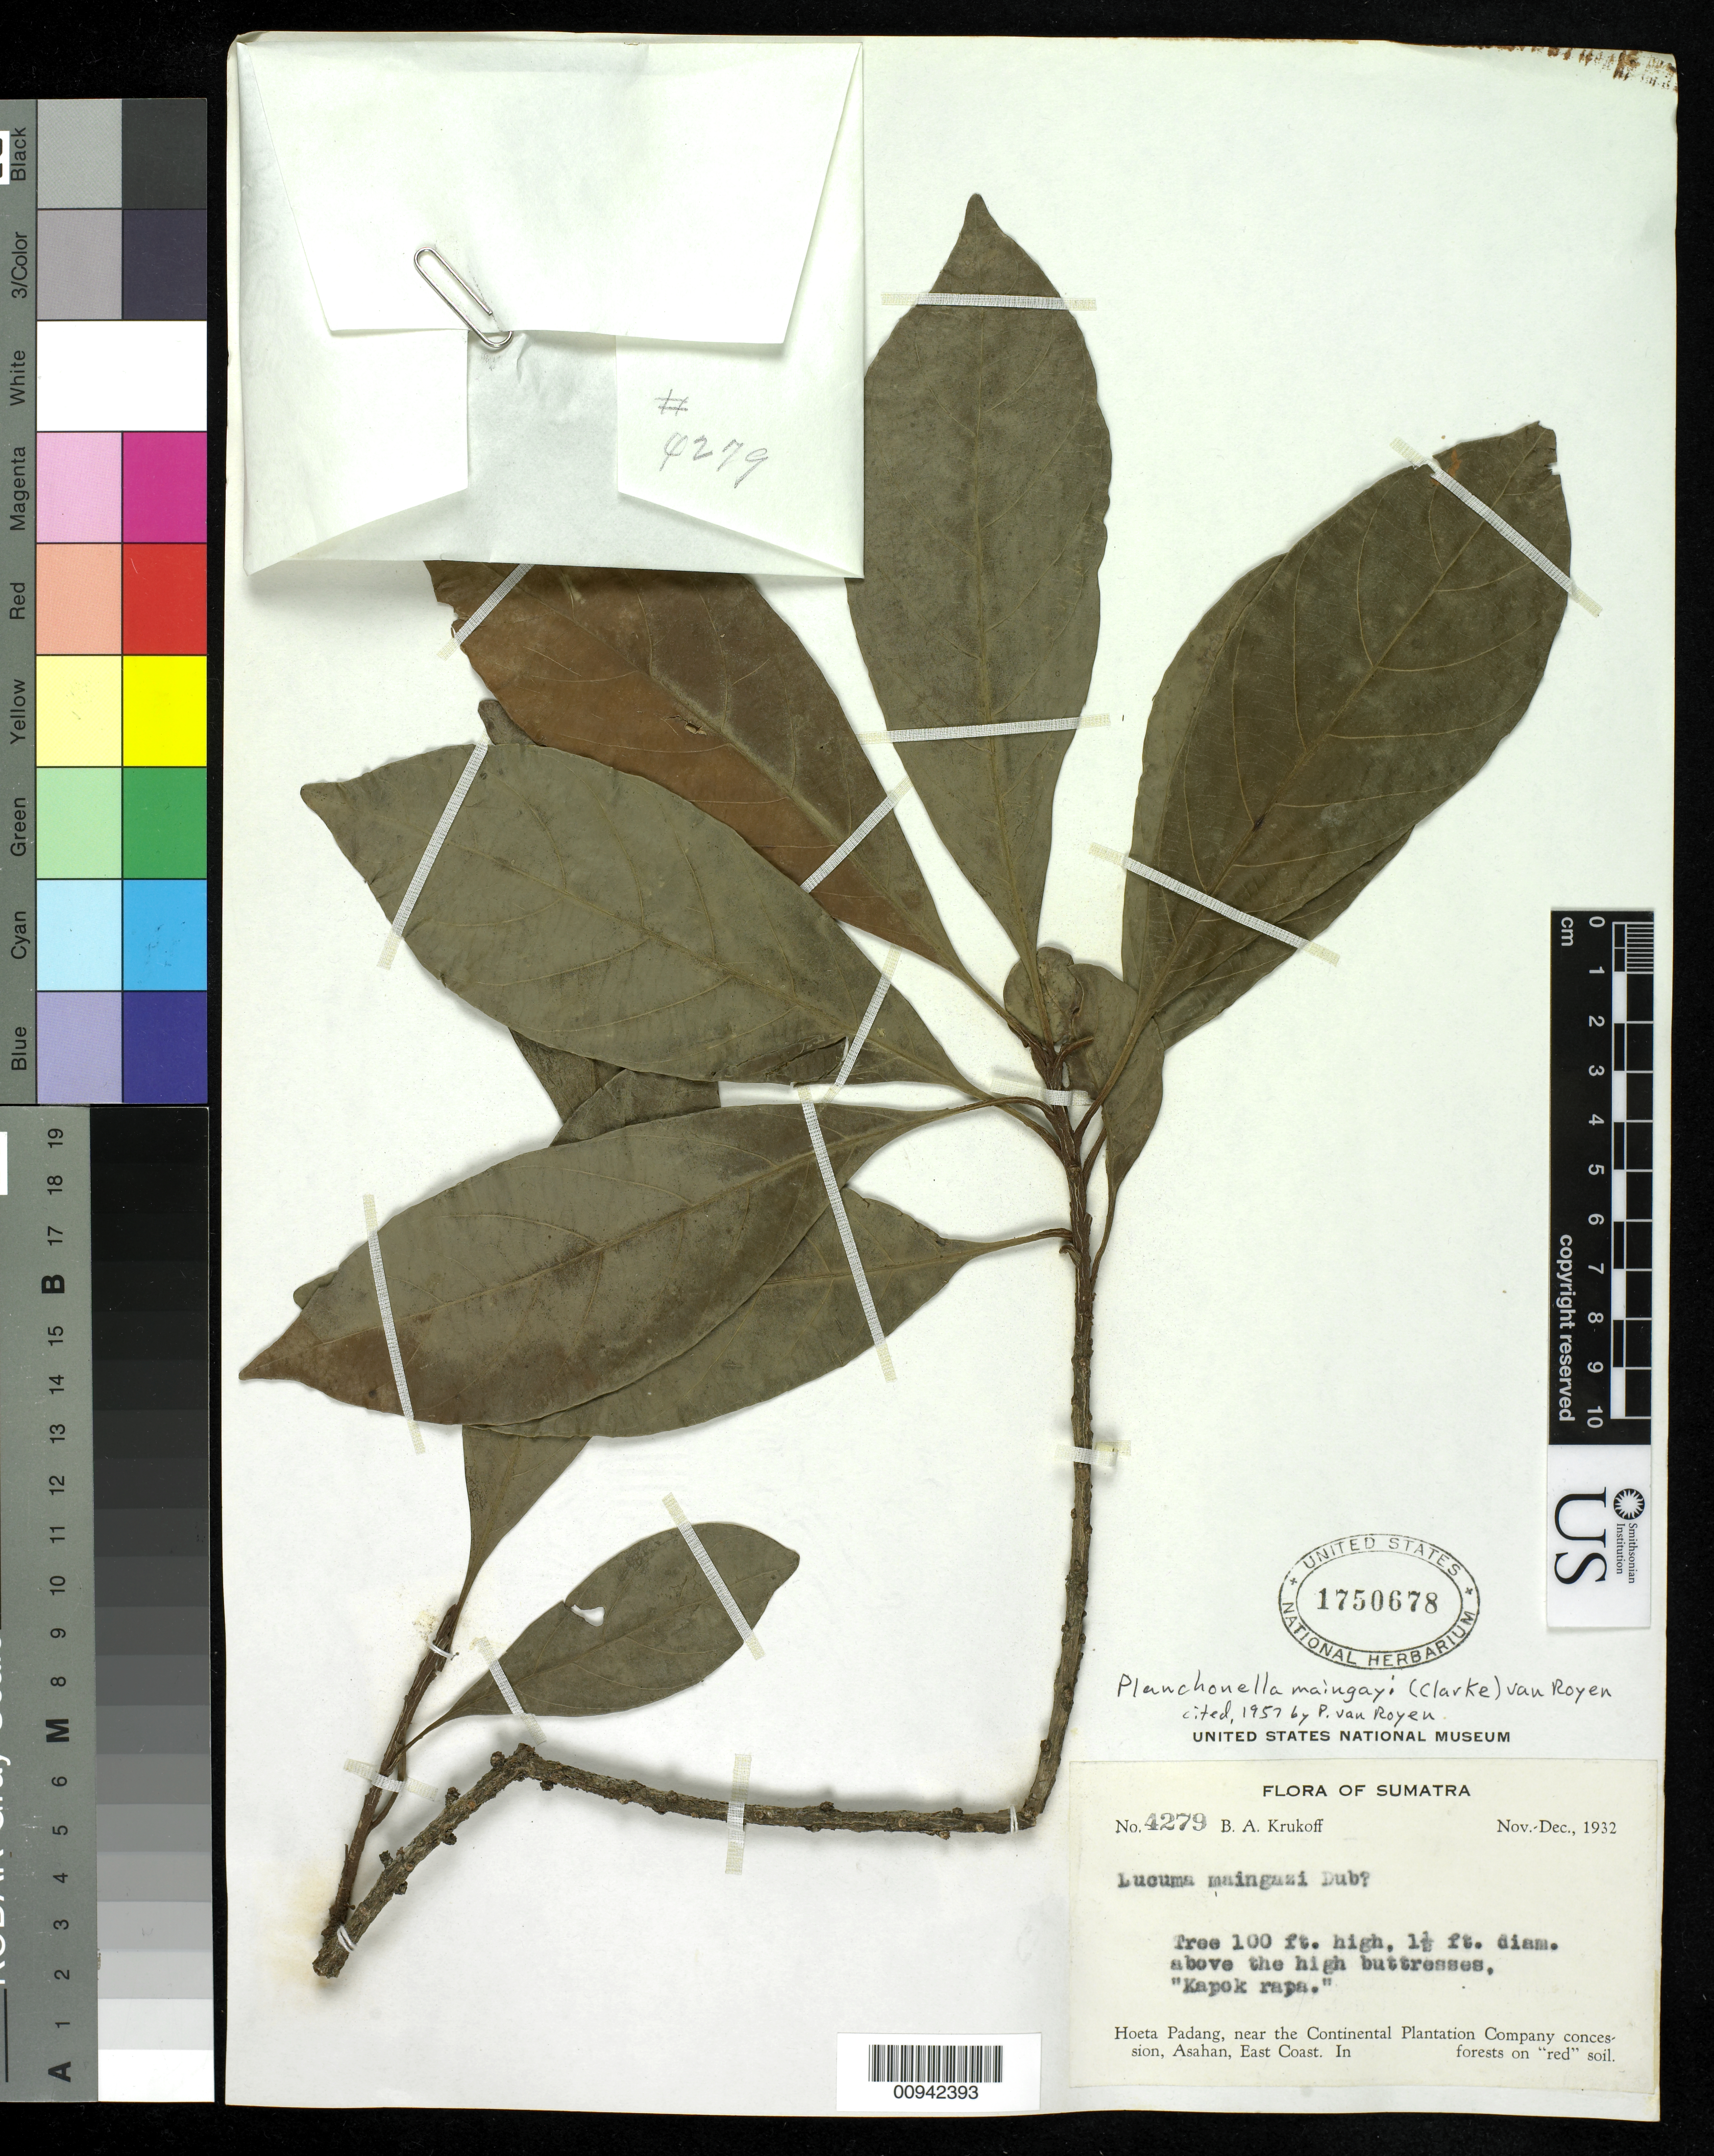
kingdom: Plantae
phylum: Tracheophyta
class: Magnoliopsida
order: Ericales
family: Sapotaceae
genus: Planchonella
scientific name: Planchonella maingayi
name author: (C.B. Clarke) P. Royen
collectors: B. A. Krukoff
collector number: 4279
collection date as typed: Nov 1932 to Dec 1932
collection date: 1932-11/1932-12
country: Indonesia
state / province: Sumatra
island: Sumatra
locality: Hoeta Padang, near Continental Plantation Company concession, Asahan, East Coast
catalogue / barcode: US 1750678